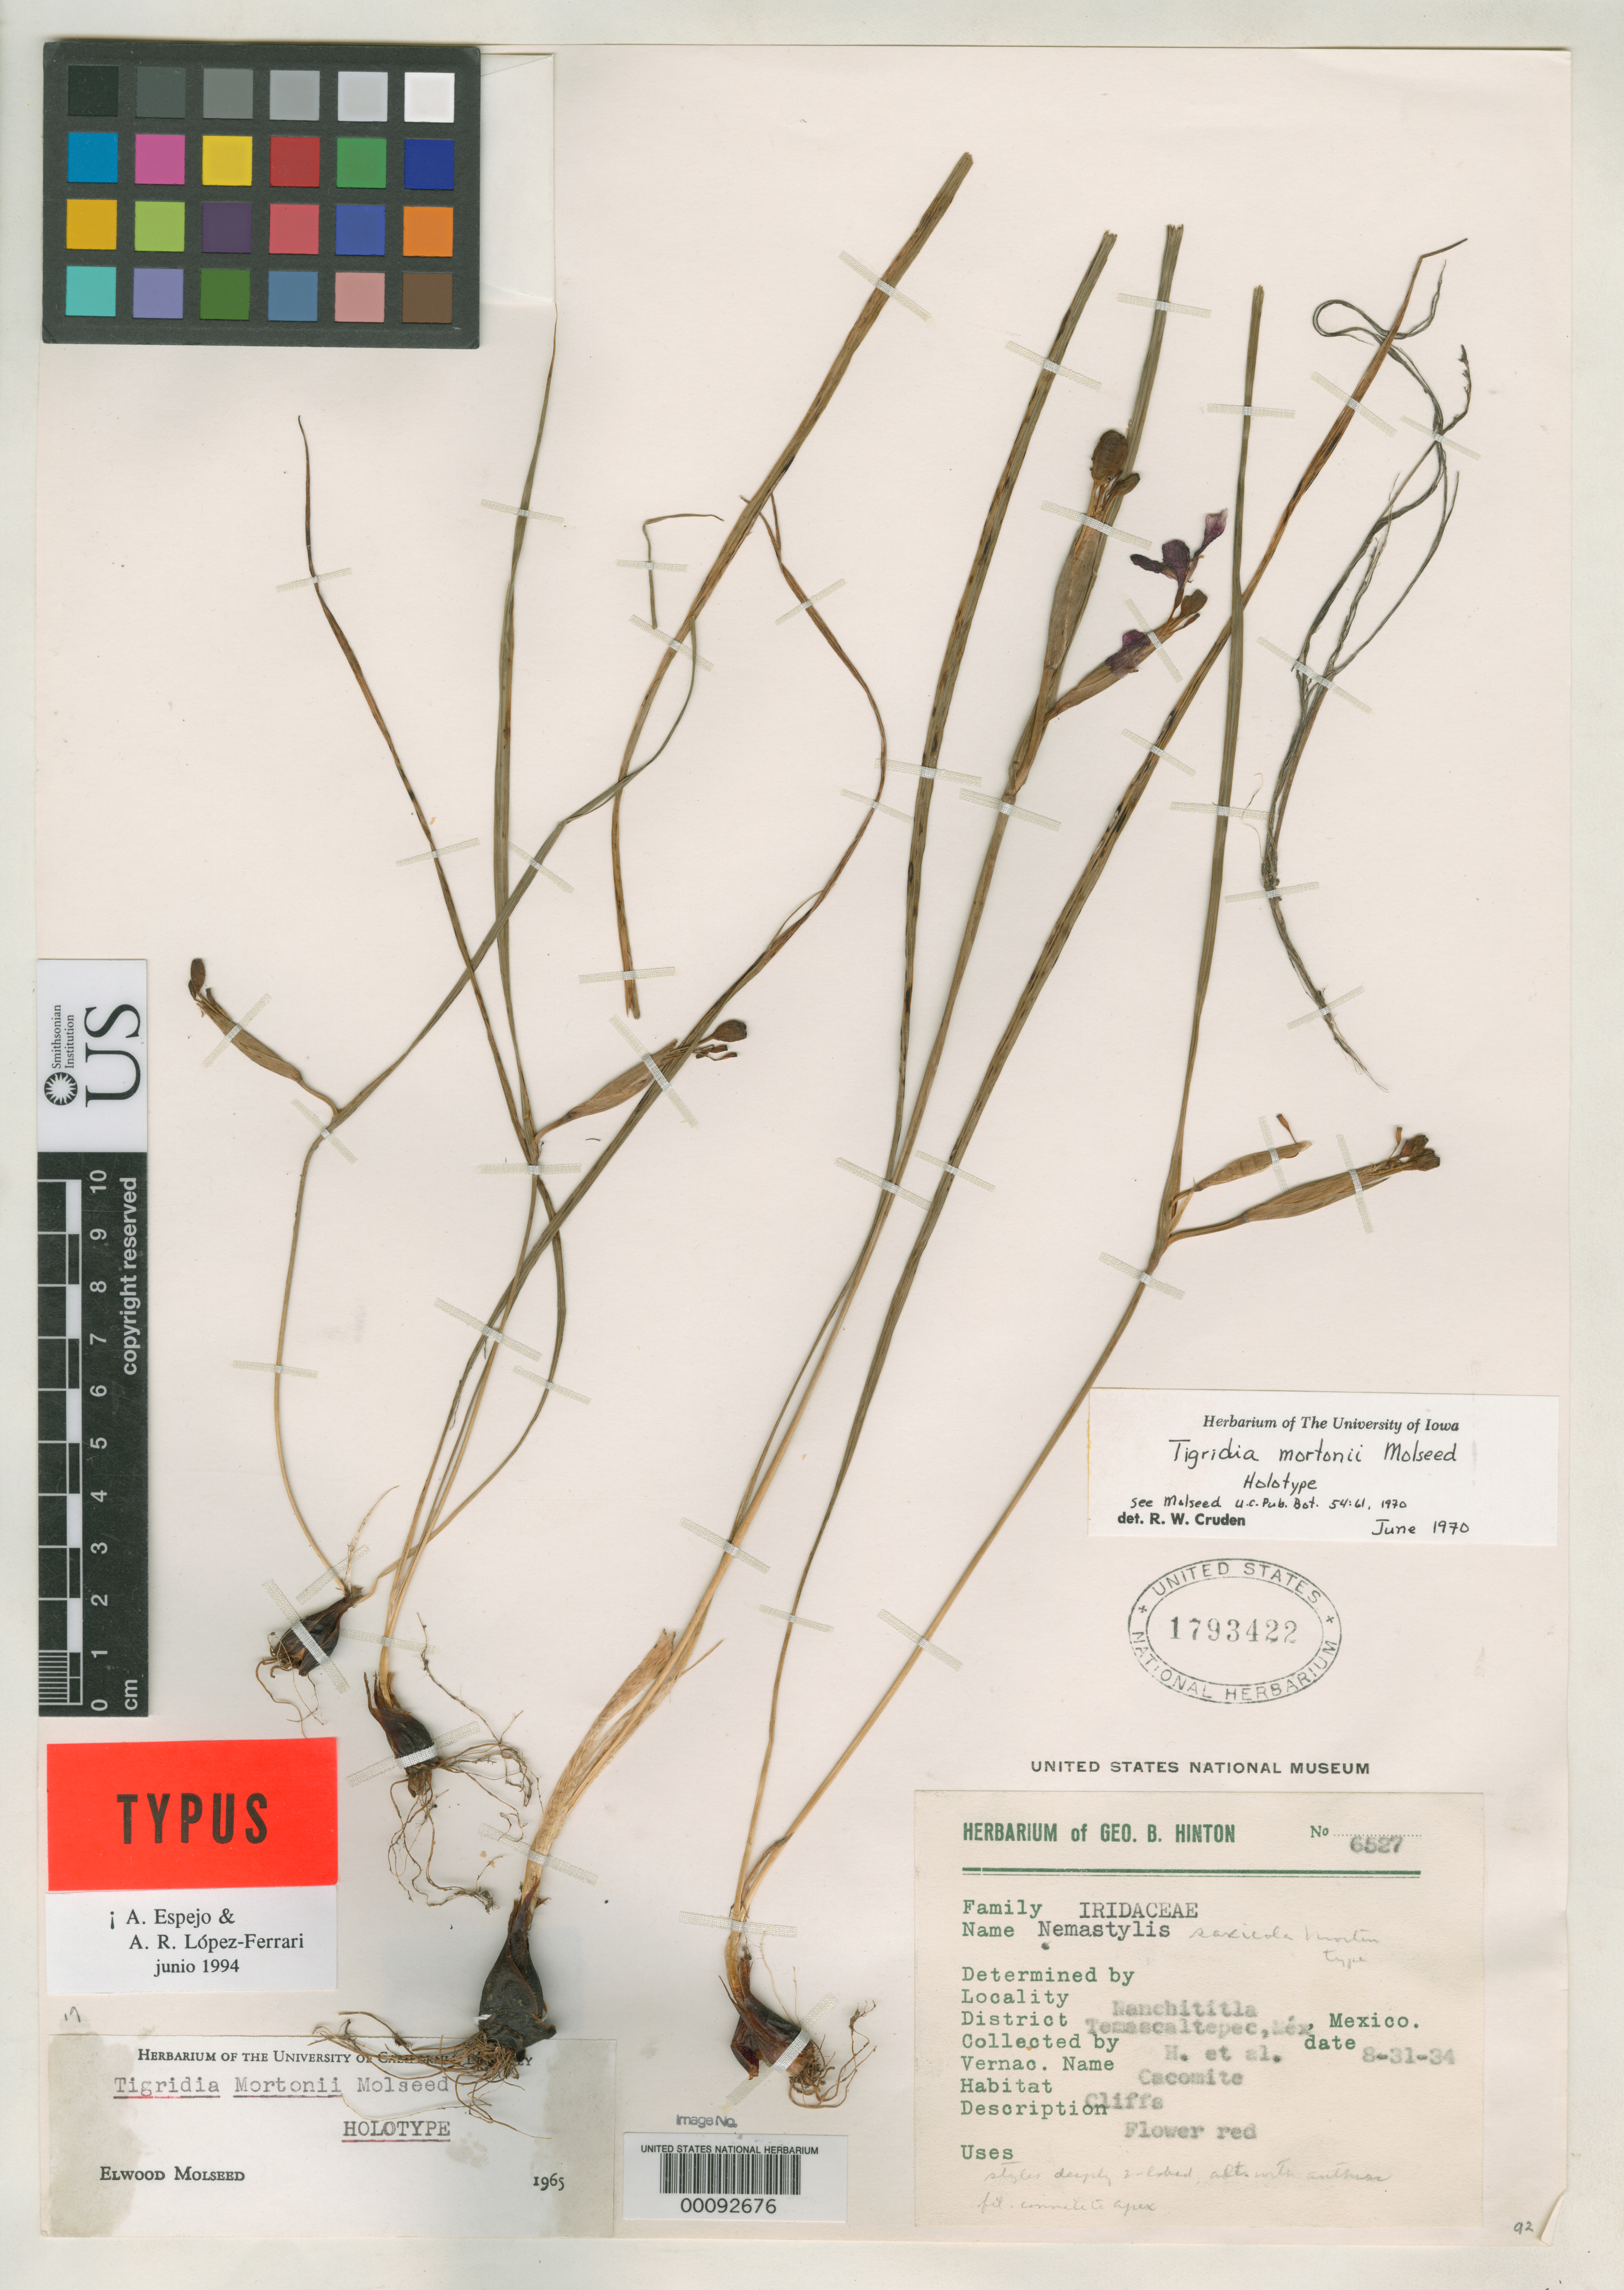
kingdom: Plantae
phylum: Tracheophyta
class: Liliopsida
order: Asparagales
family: Iridaceae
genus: Tigridia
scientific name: Tigridia mortonii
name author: Molseed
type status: Holotype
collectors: G. B. Hinton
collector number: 6527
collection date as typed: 31 Aug 1934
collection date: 1934-08-31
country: Mexico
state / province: México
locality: Nanchititla, Temascaltepec.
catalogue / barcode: US 1793422